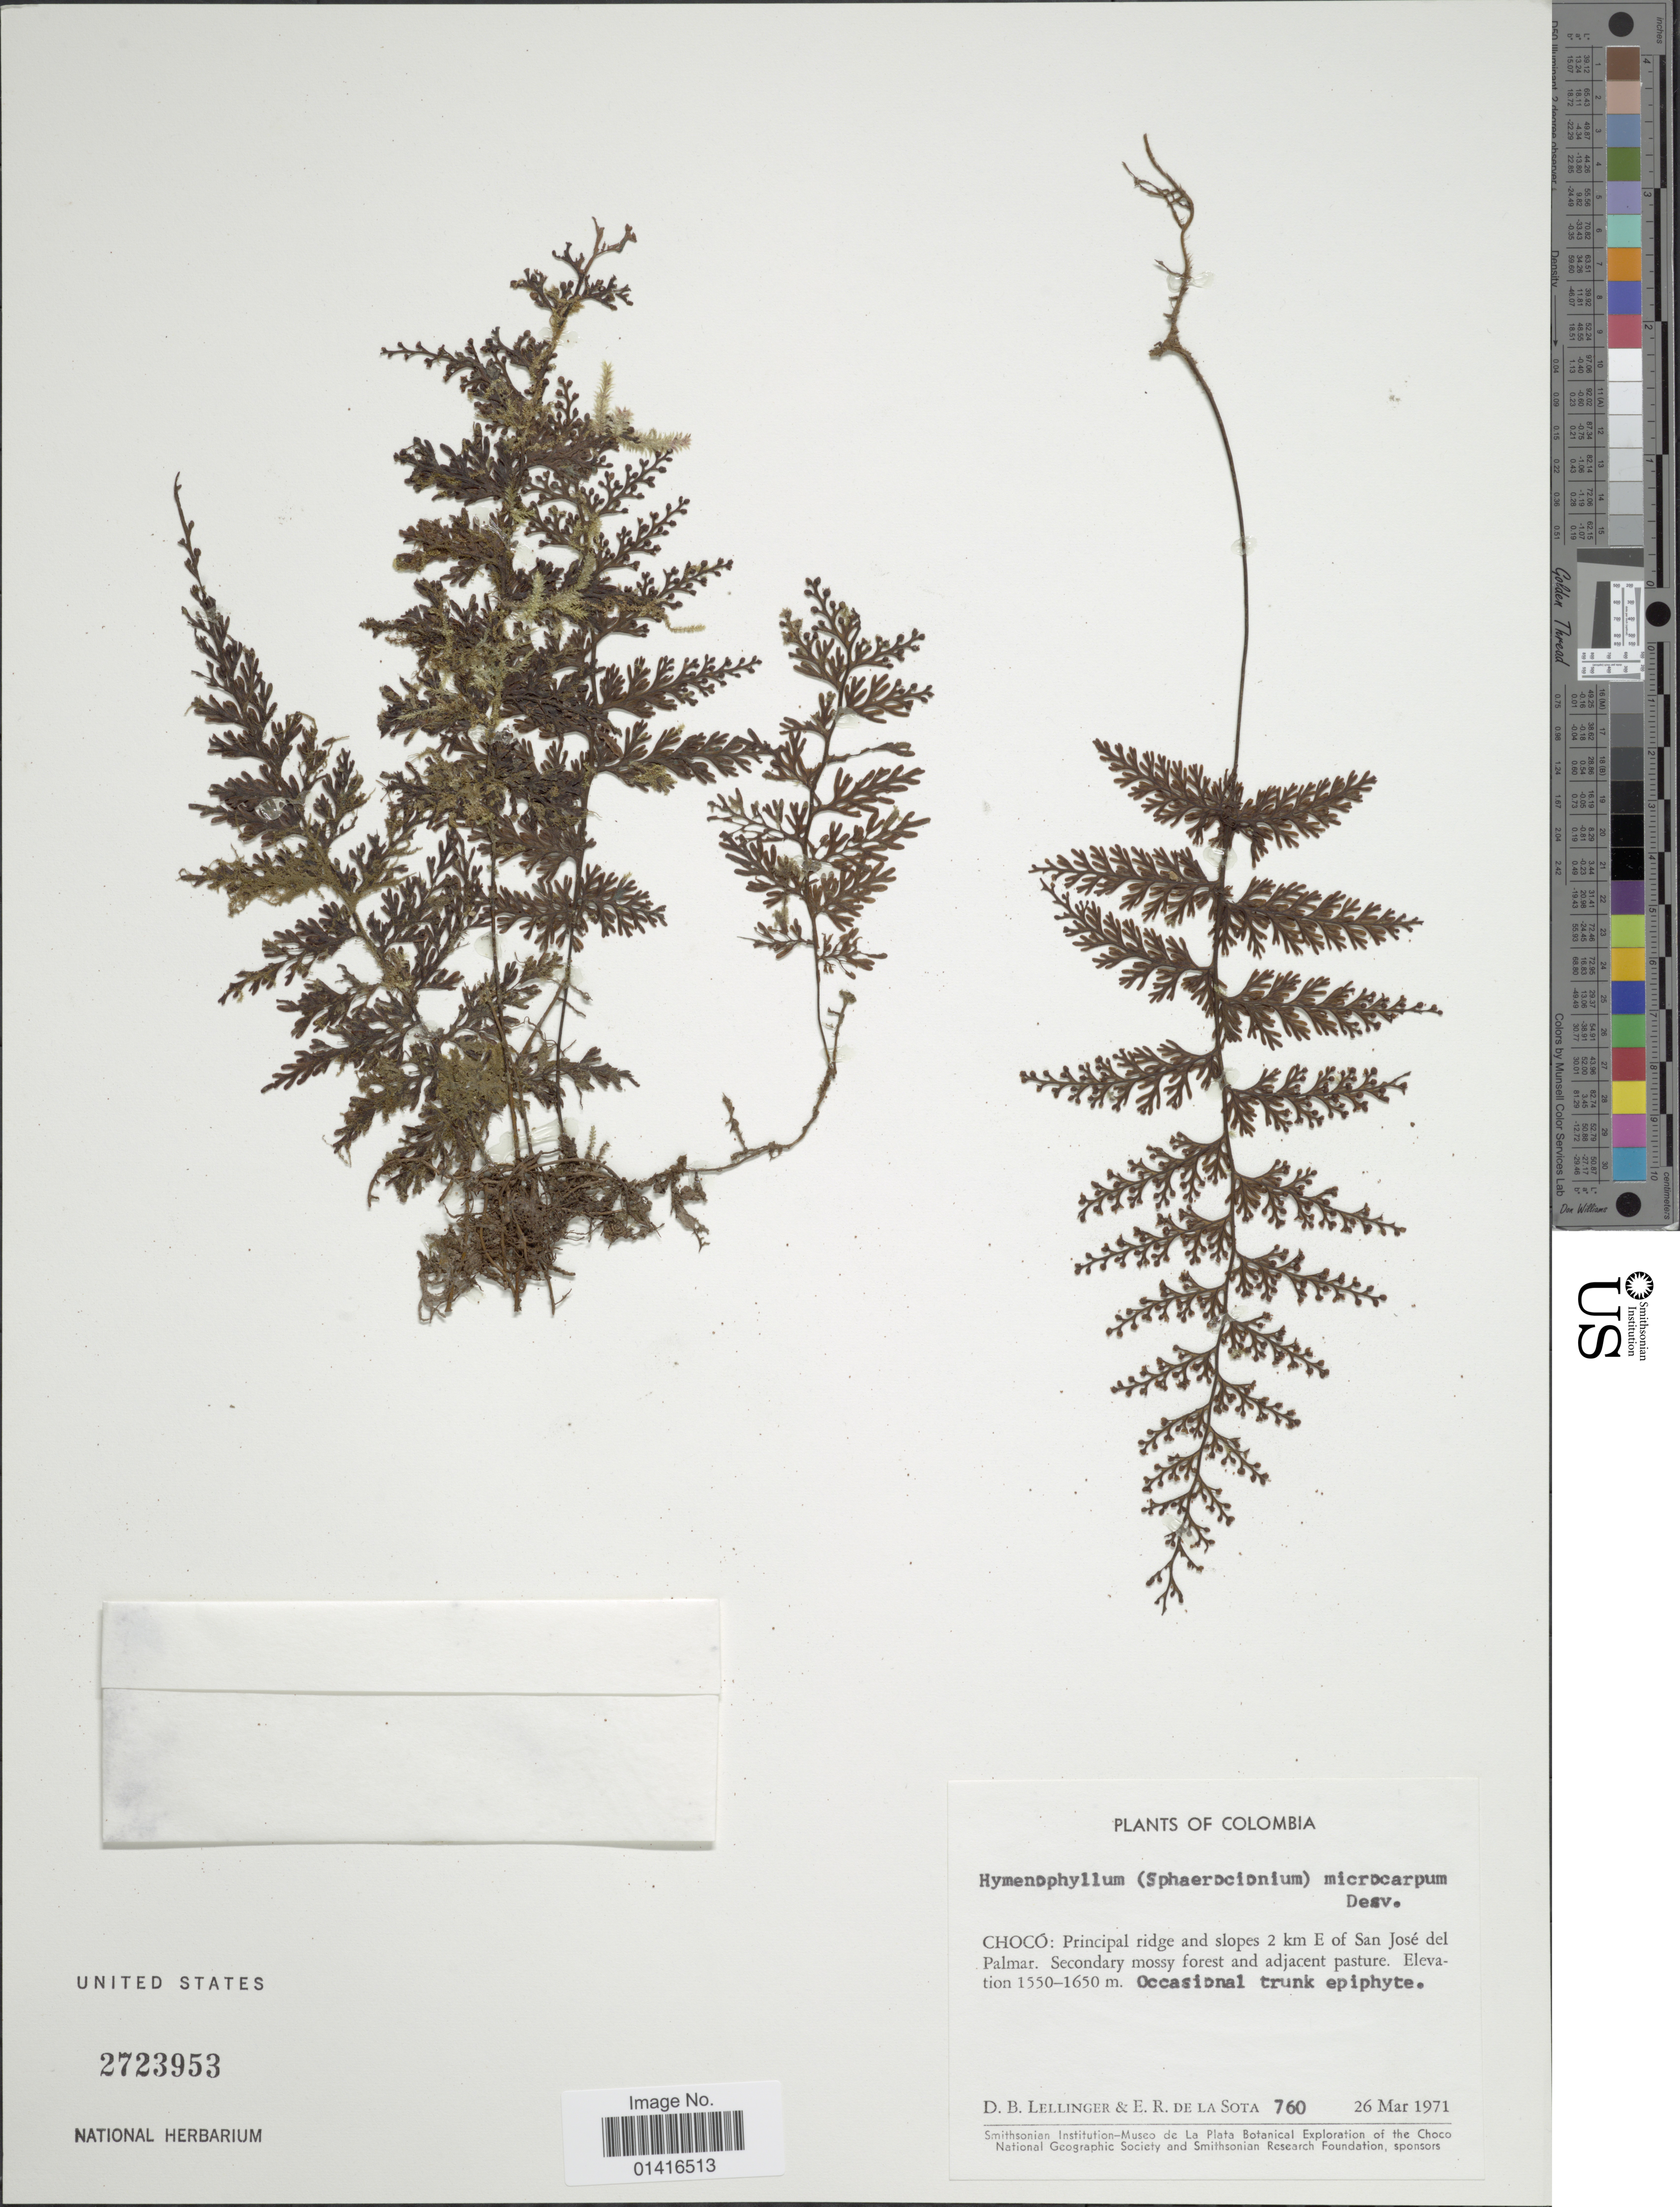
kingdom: Plantae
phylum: Tracheophyta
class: Polypodiopsida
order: Hymenophyllales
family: Hymenophyllaceae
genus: Hymenophyllum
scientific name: Hymenophyllum microcarpum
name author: (Desv.) Lellinger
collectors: D. B. Lellinger & E. R. de la Sota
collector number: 760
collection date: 1971-03-26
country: Colombia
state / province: Chocó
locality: Principal risge and slopes 2 km E of San José del Palmar.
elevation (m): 1550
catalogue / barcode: US 2723953